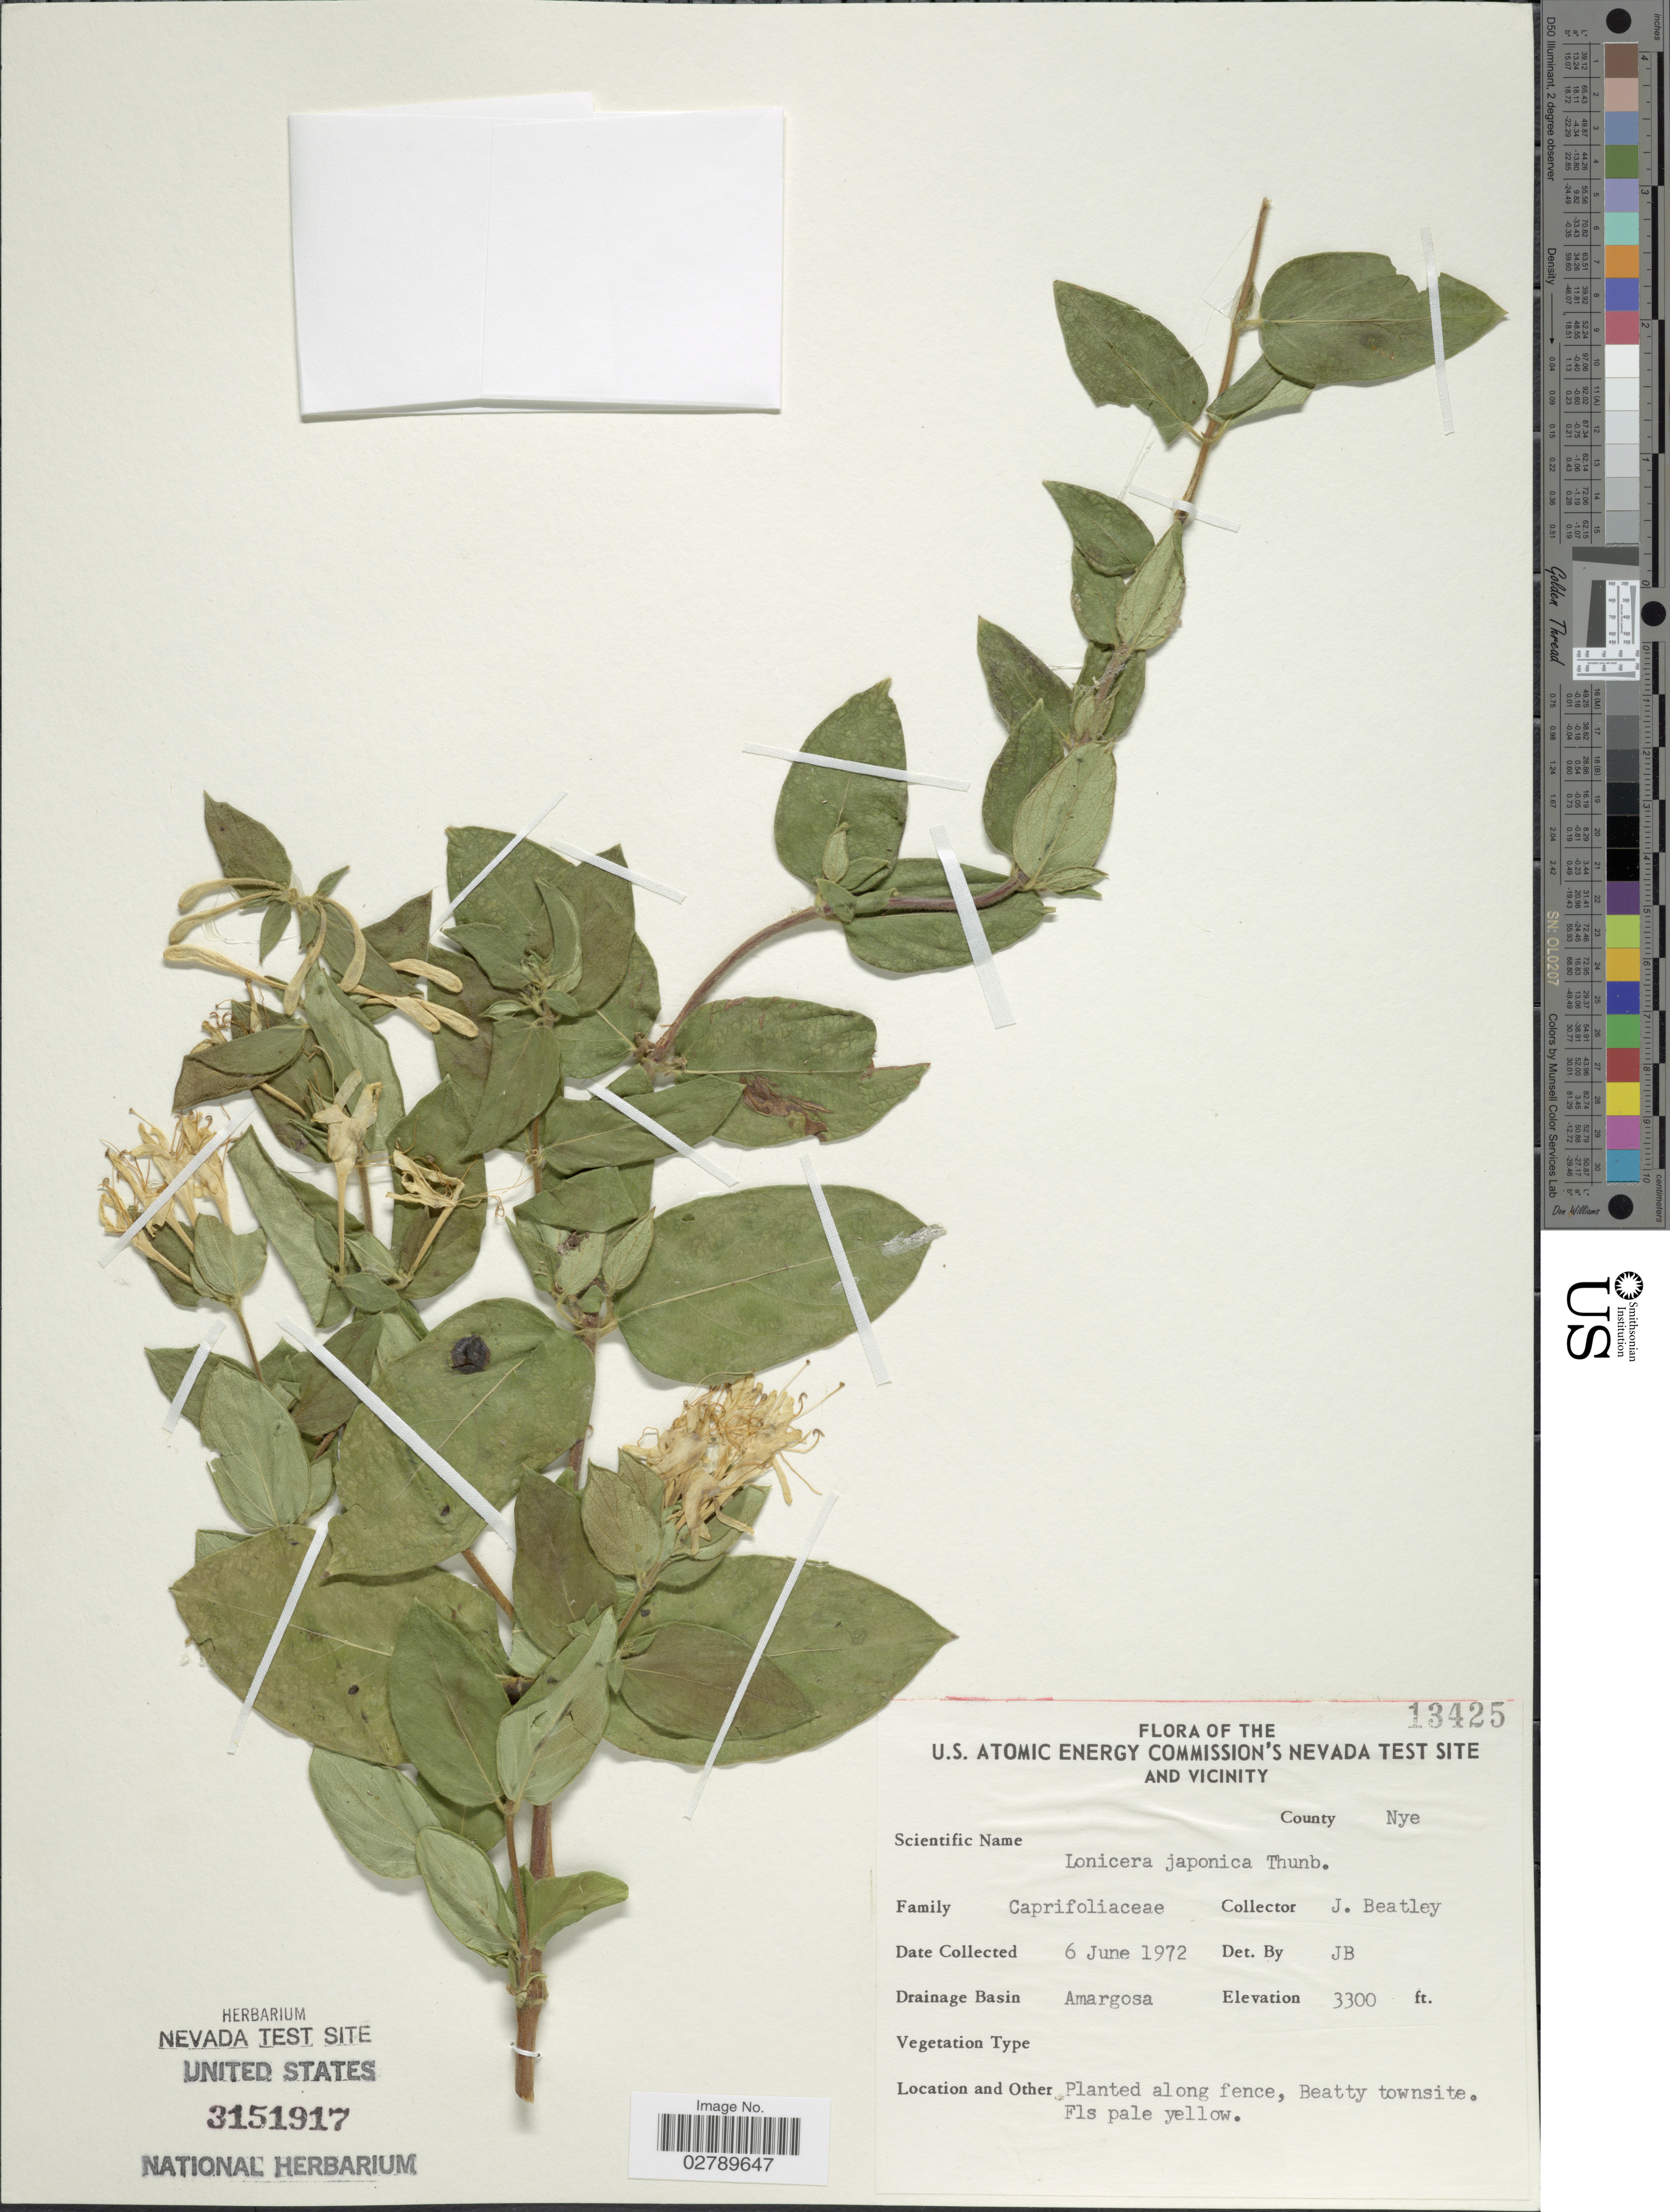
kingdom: Plantae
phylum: Tracheophyta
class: Magnoliopsida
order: Dipsacales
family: Caprifoliaceae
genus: Lonicera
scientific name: Lonicera japonica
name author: Thunb.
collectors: J. C. Beatley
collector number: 13425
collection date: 1972-06-06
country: United States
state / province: Nevada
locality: The U.S. Atomic Energy Commision´s Nevada Test Site and vicinity. County Nye. Drainage Basin Amargosa. Beatty townsite.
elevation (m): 1006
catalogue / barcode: US 3151917